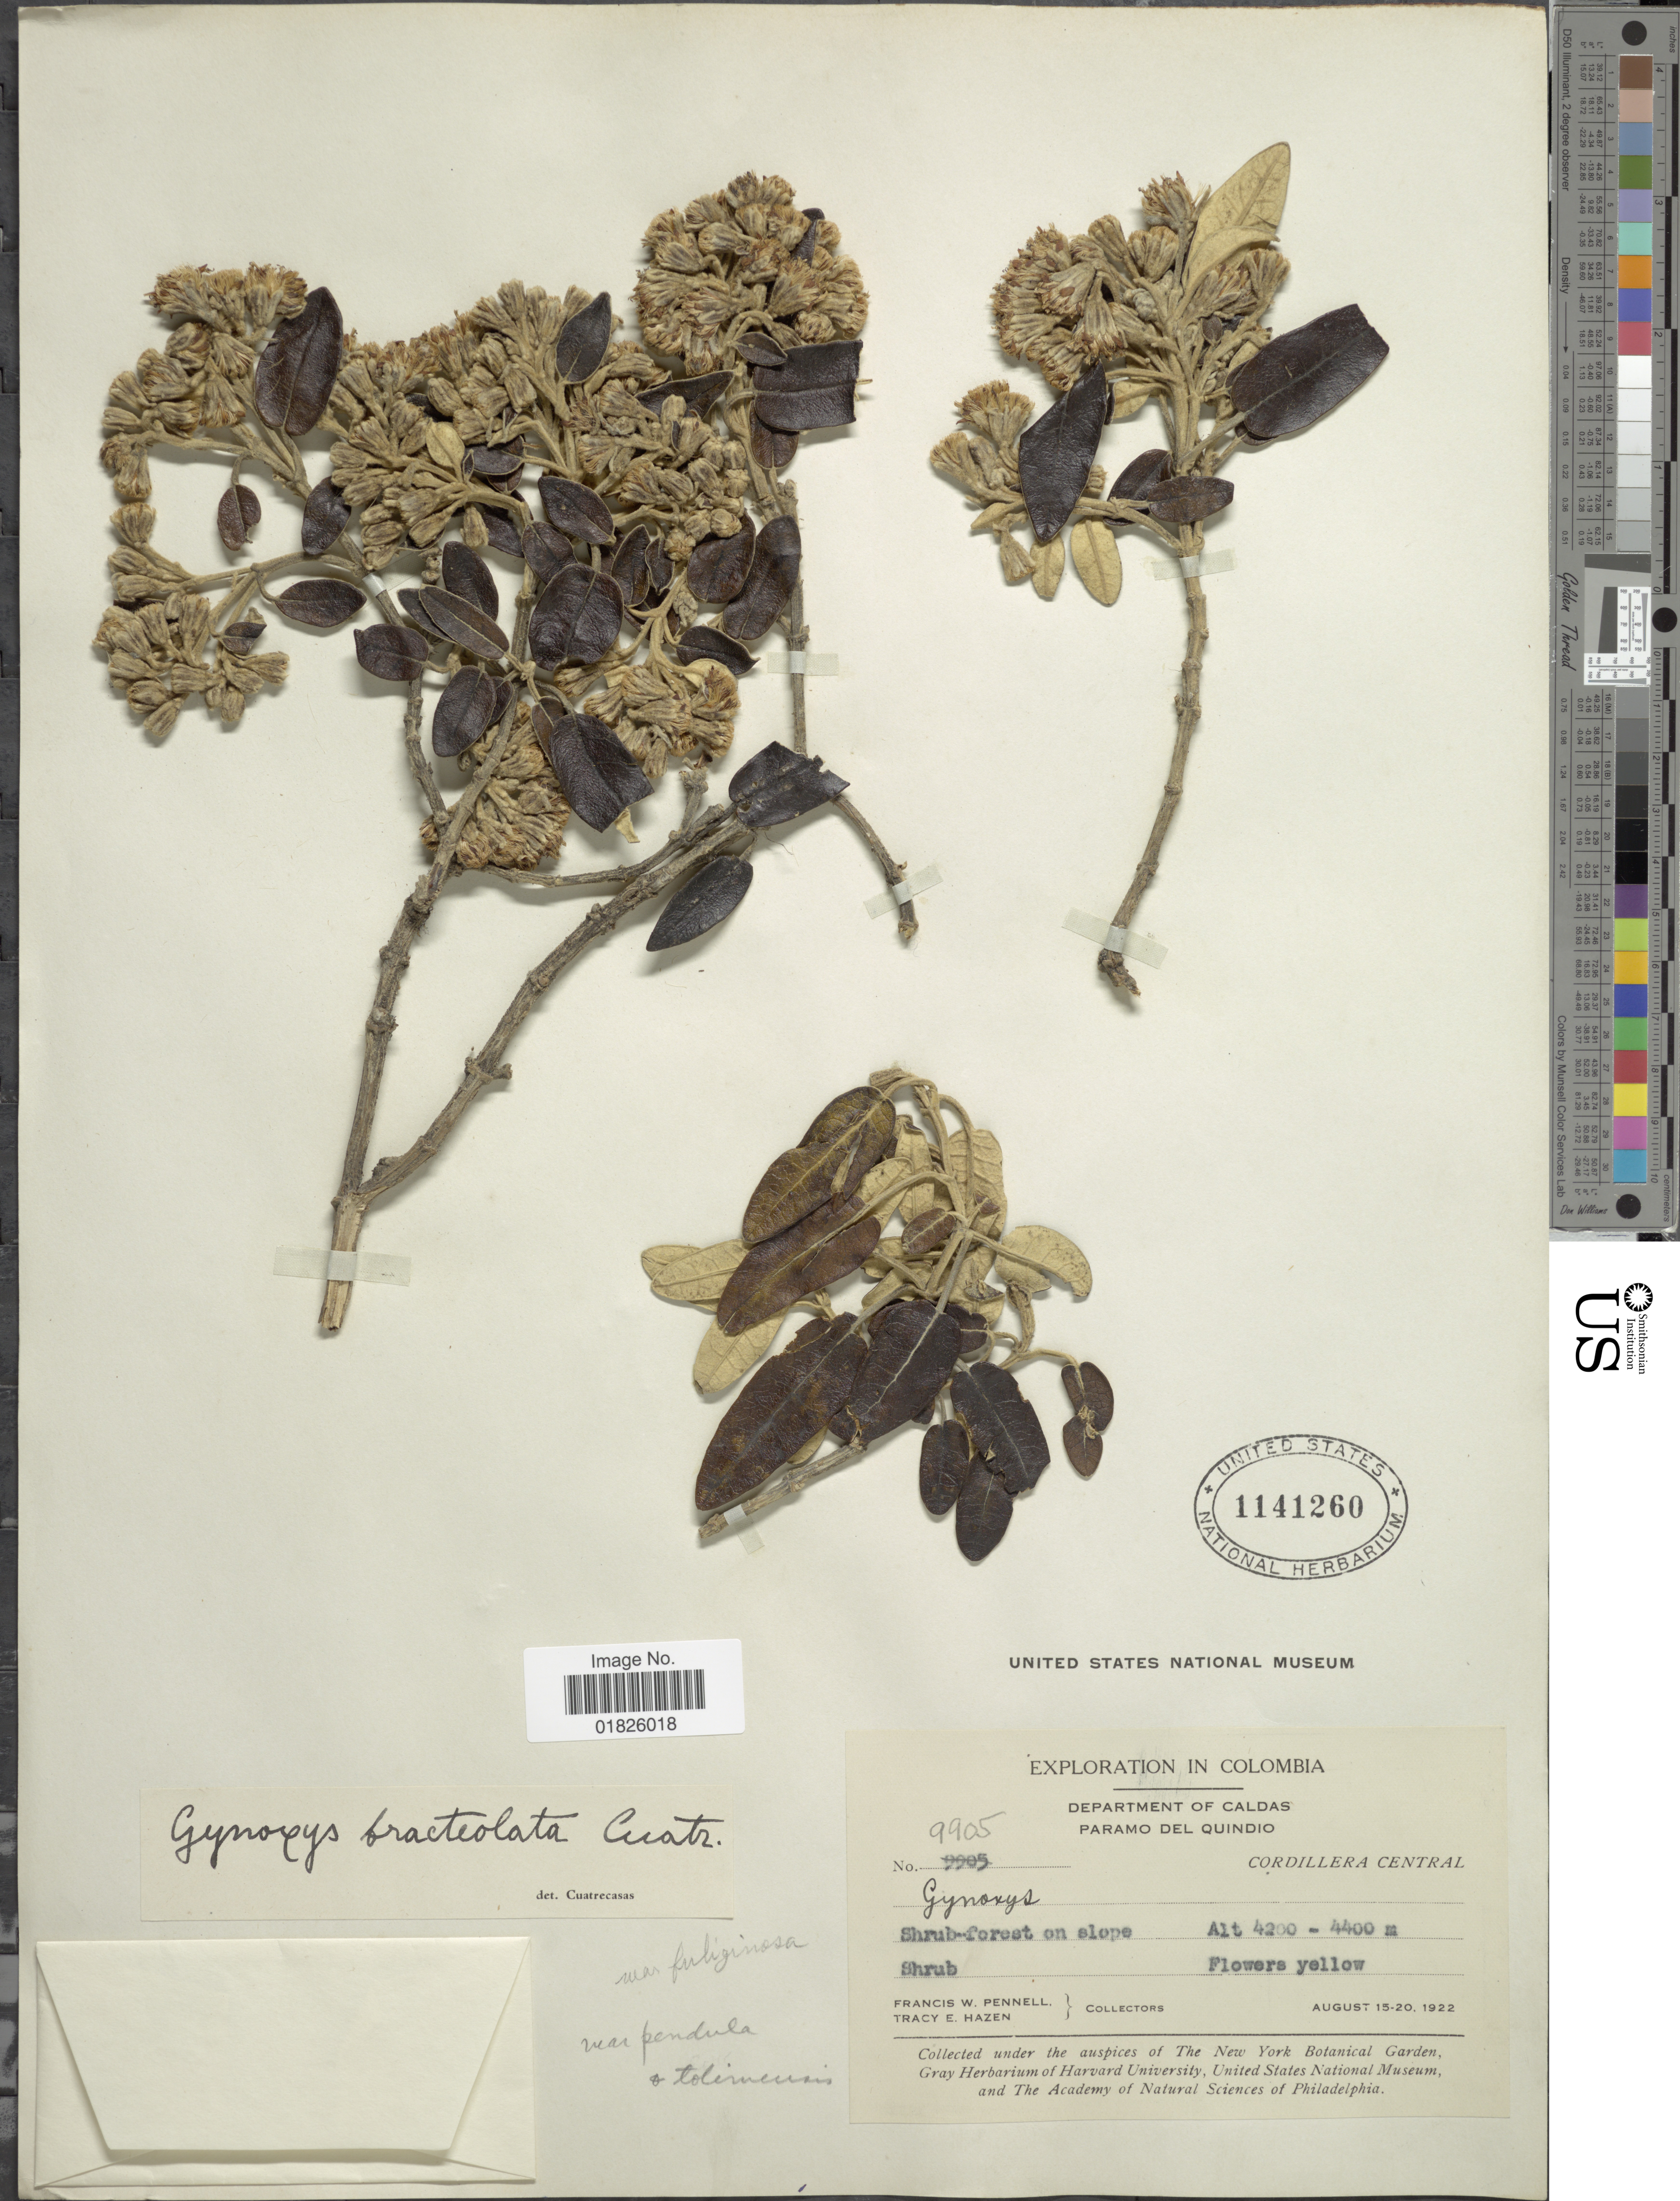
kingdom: Plantae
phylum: Tracheophyta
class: Magnoliopsida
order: Asterales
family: Asteraceae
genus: Gynoxys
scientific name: Gynoxys bracteolata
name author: Cuatrec.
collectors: F. W. Pennell & T. E. Hazen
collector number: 9905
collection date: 1922-08-15/1922-08-20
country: Colombia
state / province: Caldas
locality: Paramo del Quindio. Cordillera Central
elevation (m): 4200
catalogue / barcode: US 1141260